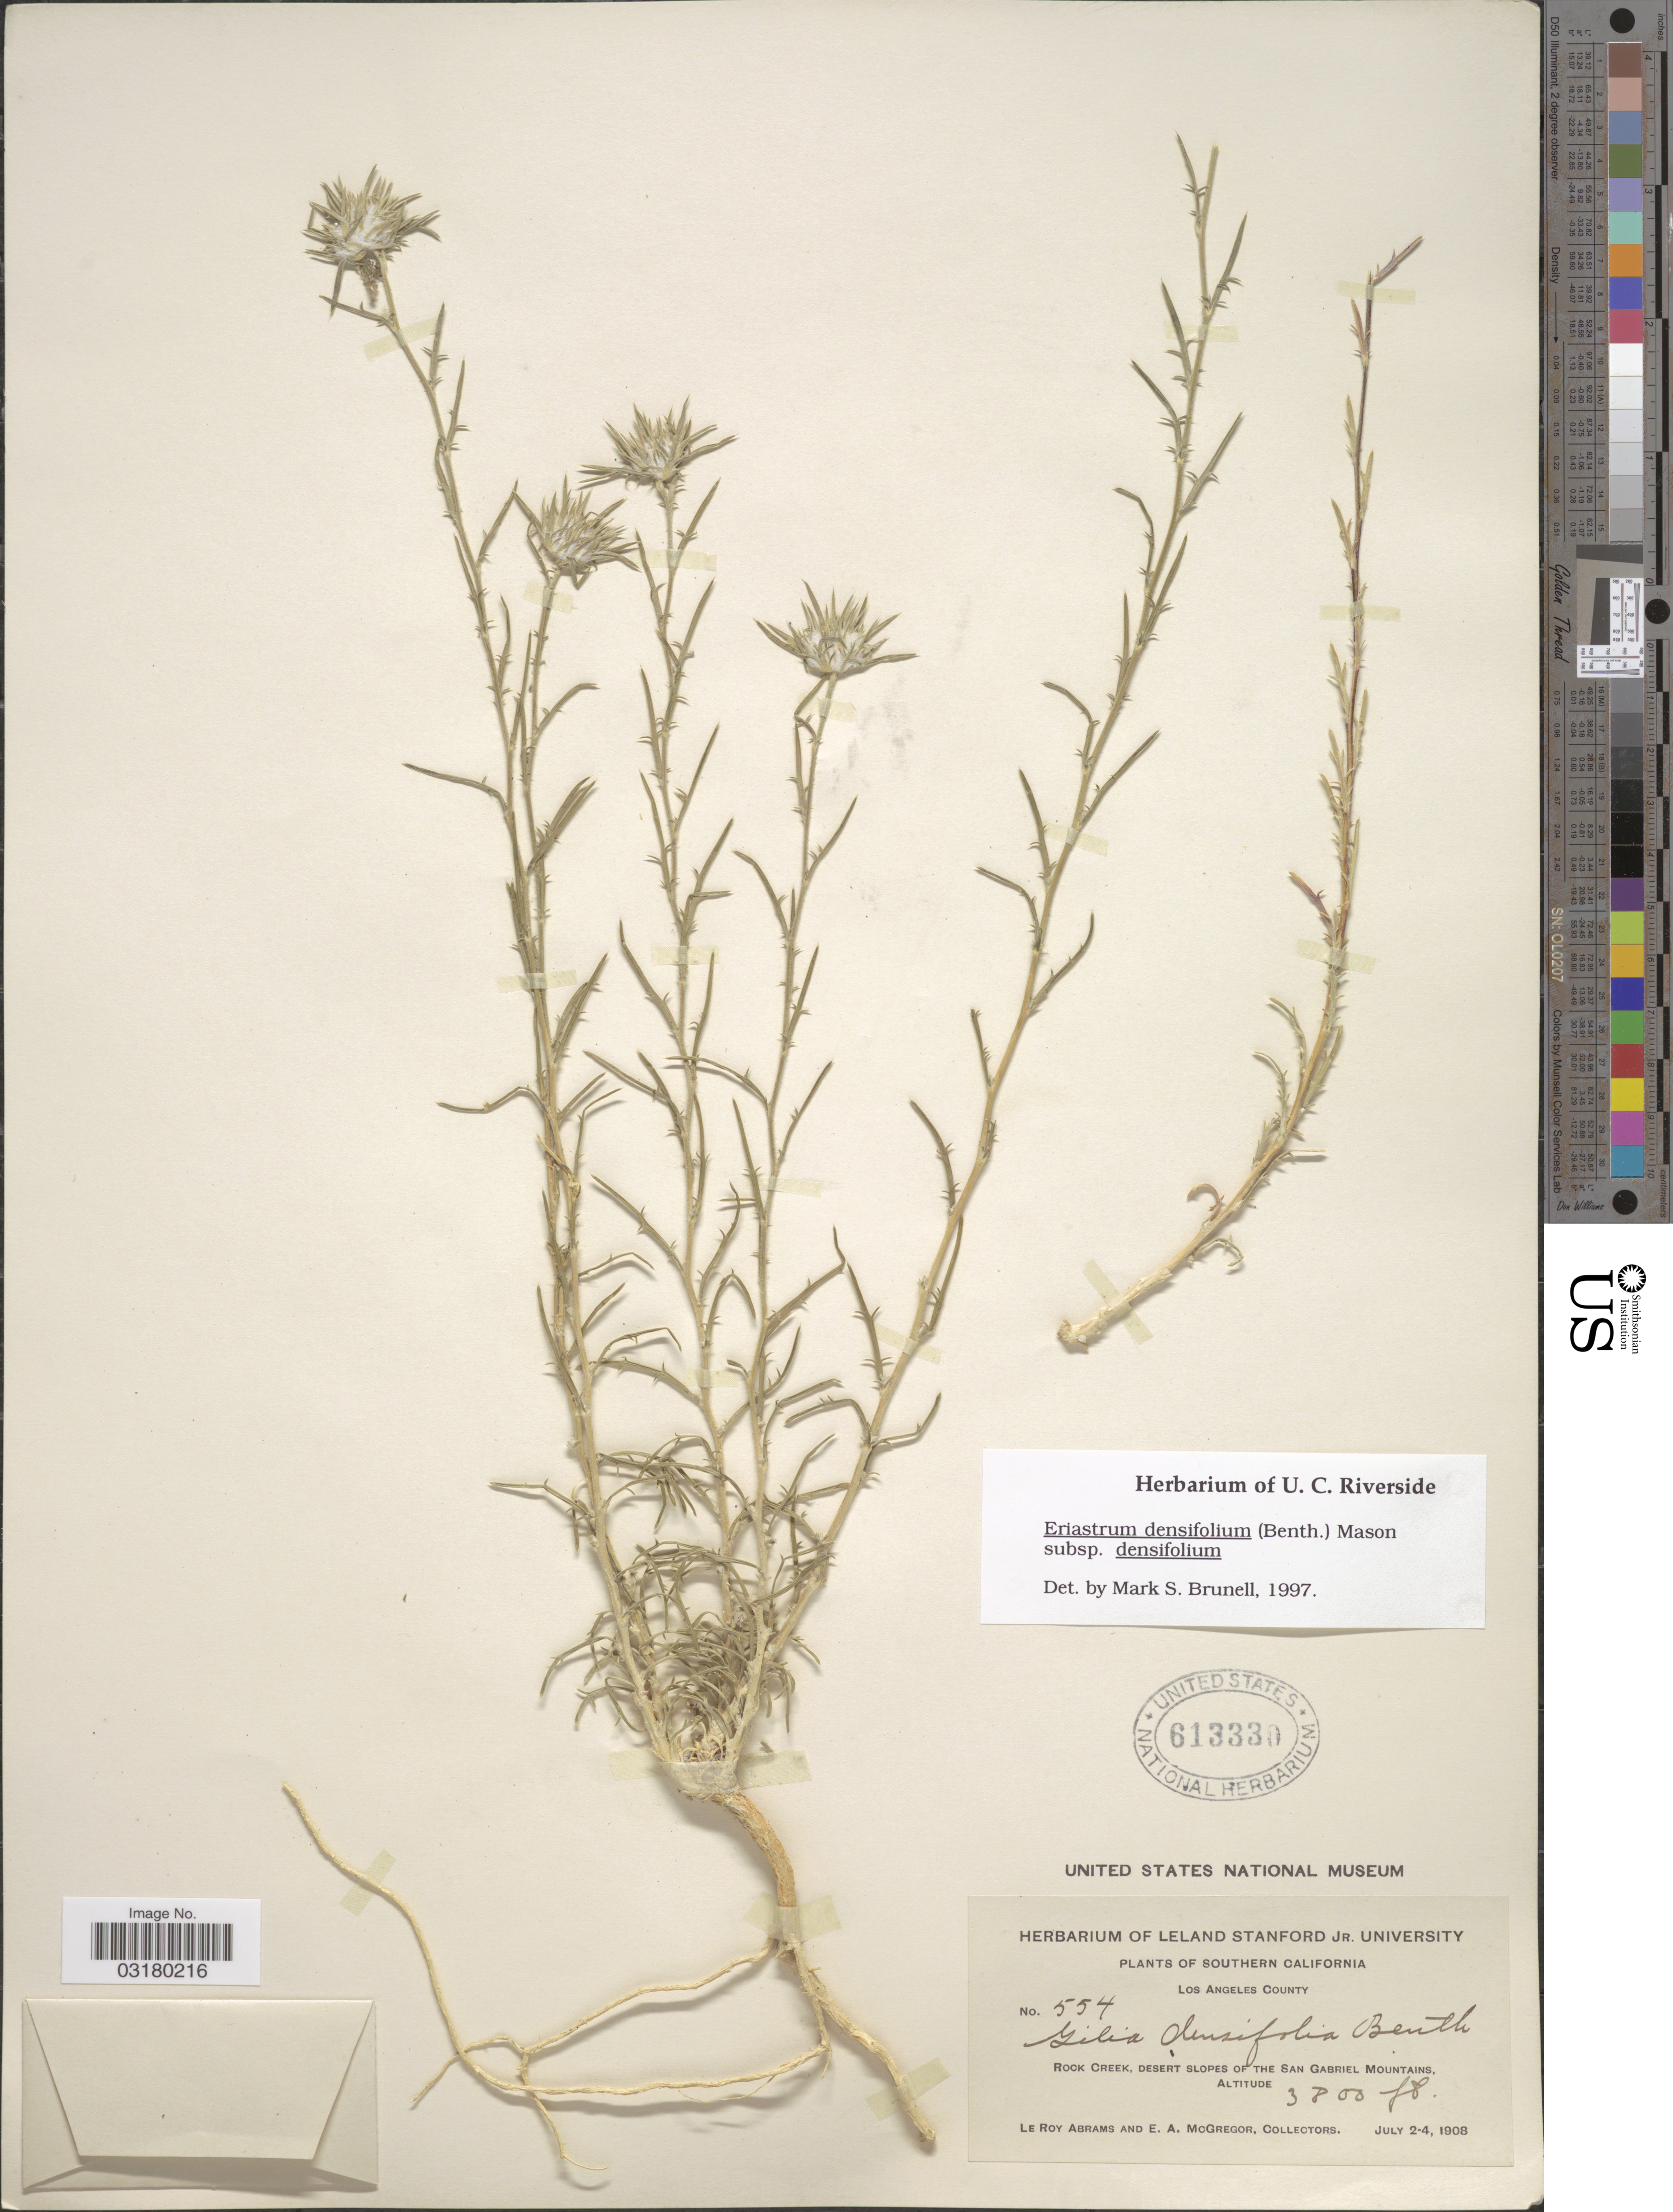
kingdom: Plantae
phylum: Tracheophyta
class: Magnoliopsida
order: Ericales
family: Polemoniaceae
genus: Eriastrum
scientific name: Eriastrum densifolium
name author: (Benth.) H. Mason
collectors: L. Abrams & E. A. McGregor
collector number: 554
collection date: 1908-07-02/1908-07-04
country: United States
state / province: California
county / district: Los Angeles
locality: Southern California. Los Angeles County. Rock Creek, Desert slopes of the San Gabriel Mountains.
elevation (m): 1158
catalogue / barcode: US 613330